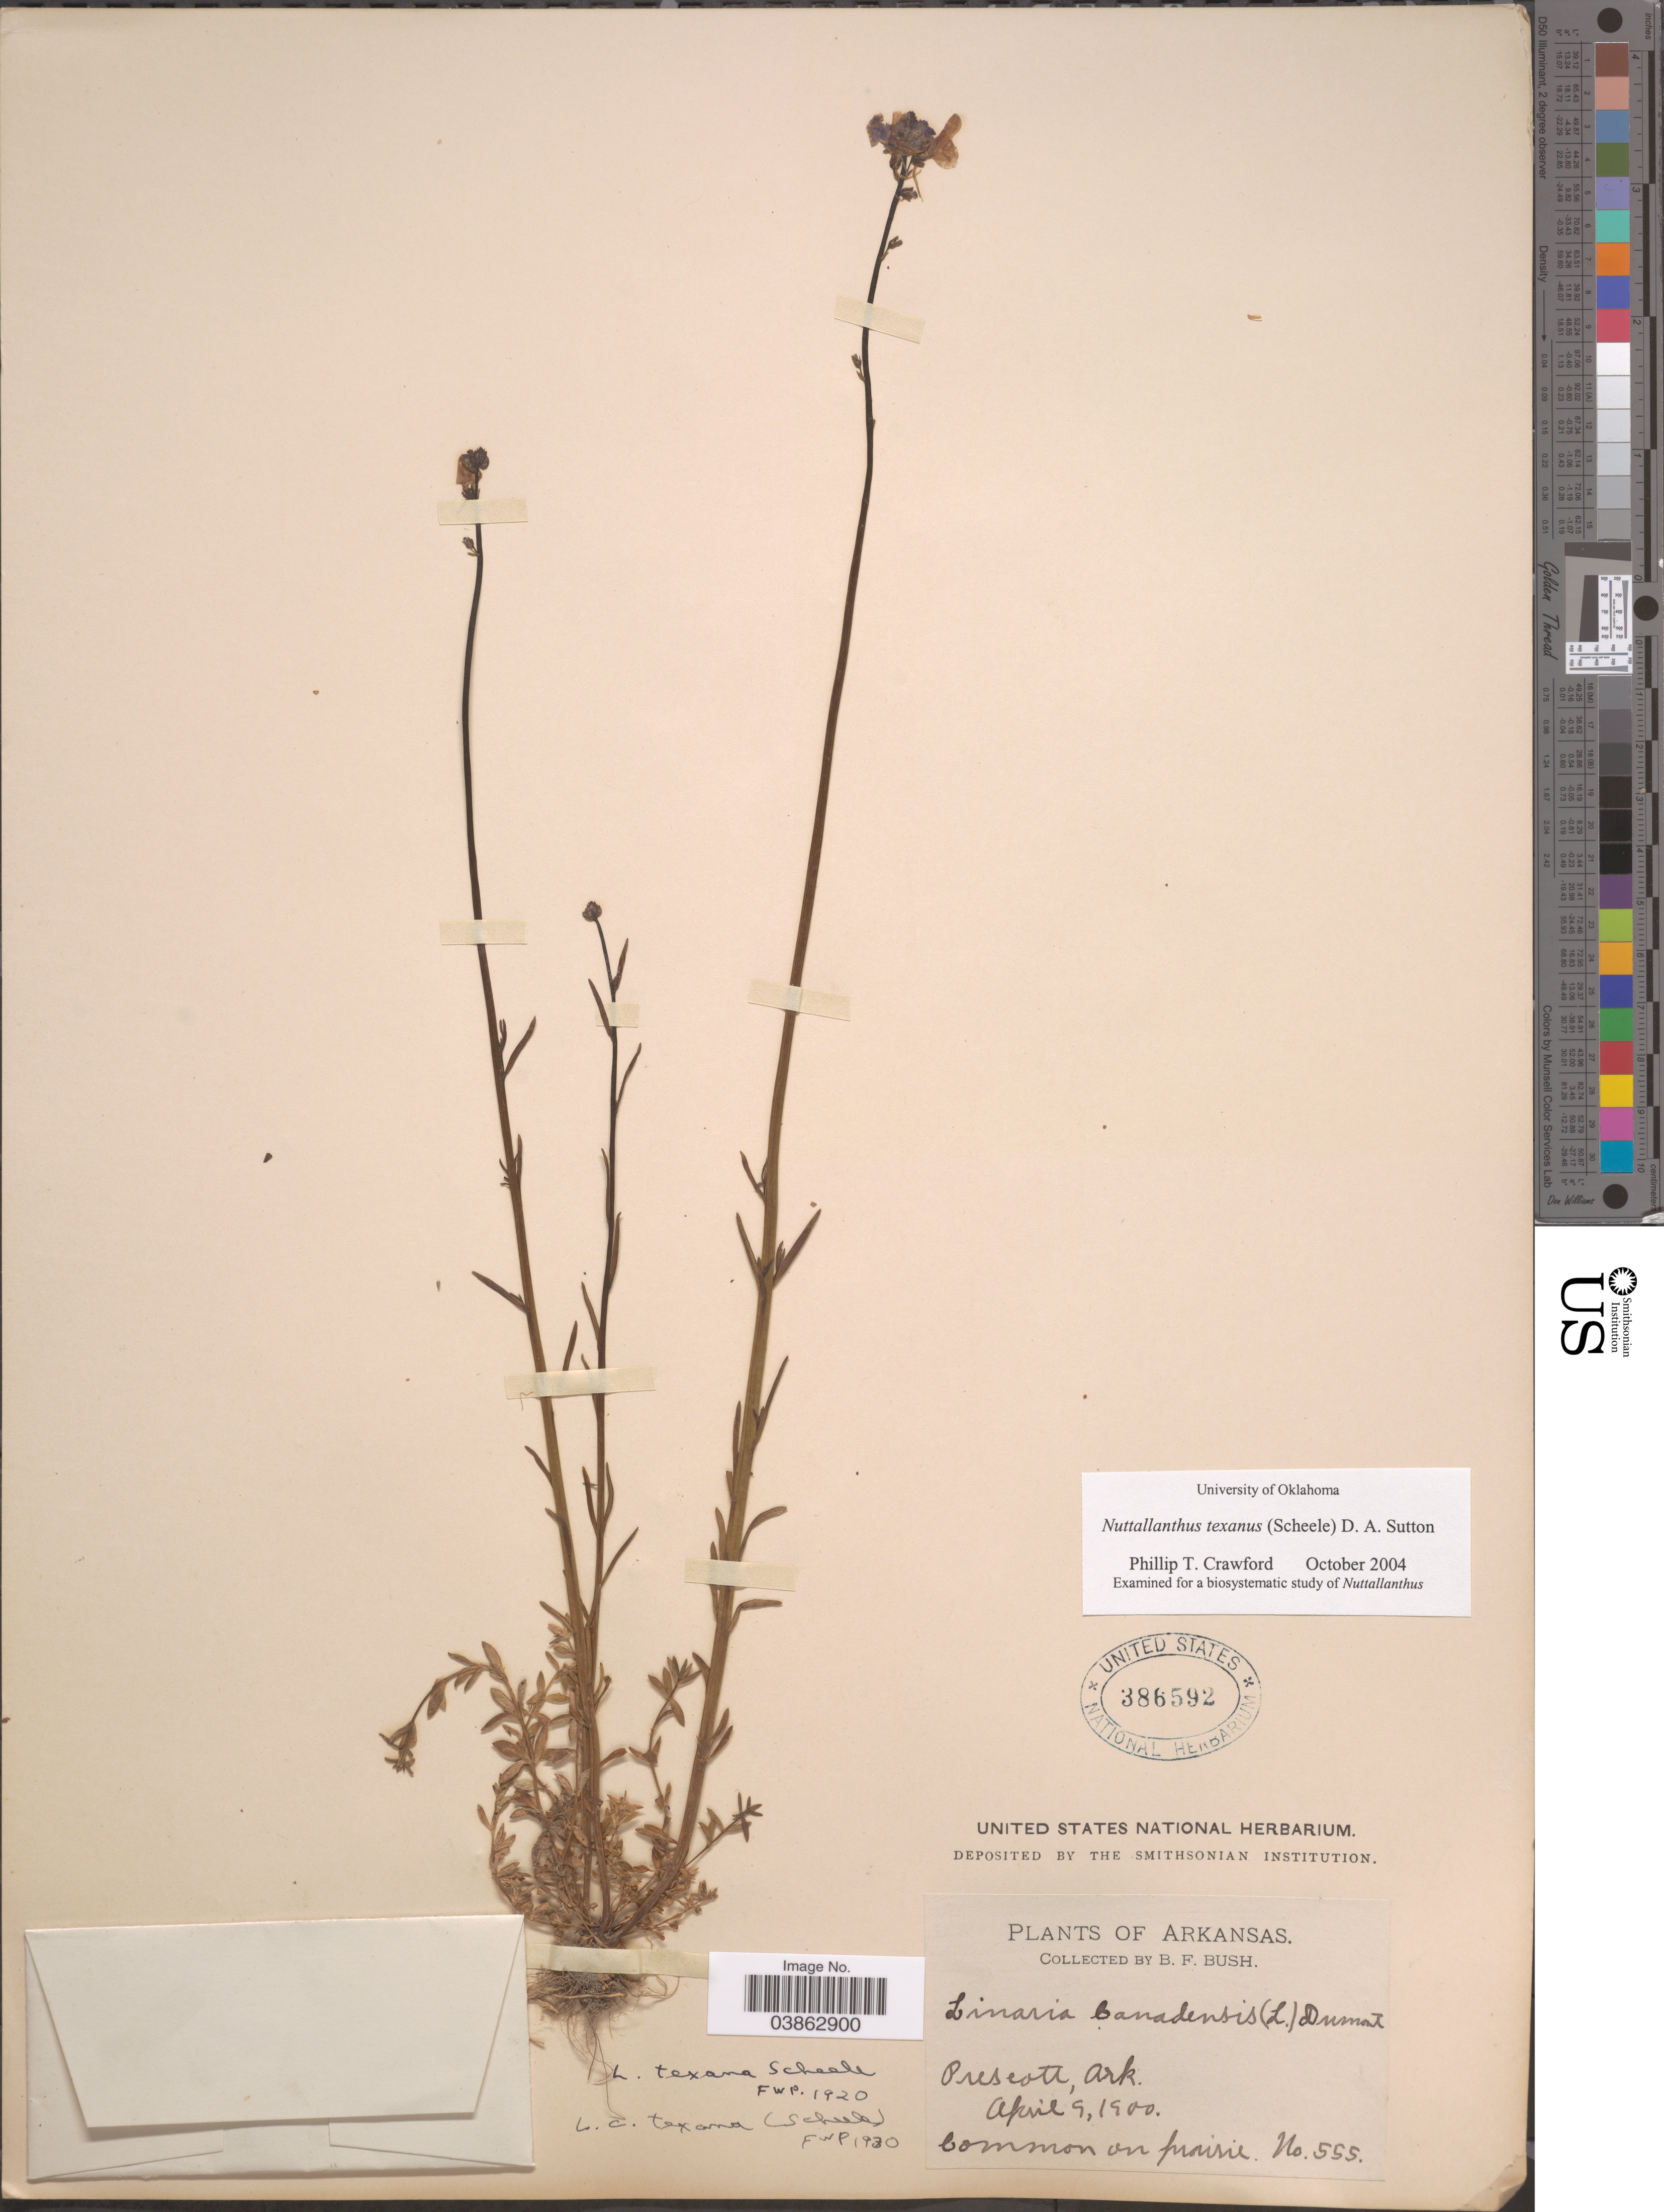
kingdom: Plantae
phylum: Tracheophyta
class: Magnoliopsida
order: Lamiales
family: Plantaginaceae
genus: Linaria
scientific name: Linaria texana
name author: Scheele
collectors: B. F. Bush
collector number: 555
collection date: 1900-04-09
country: United States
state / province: Arkansas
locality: Prescott.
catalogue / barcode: US 386592